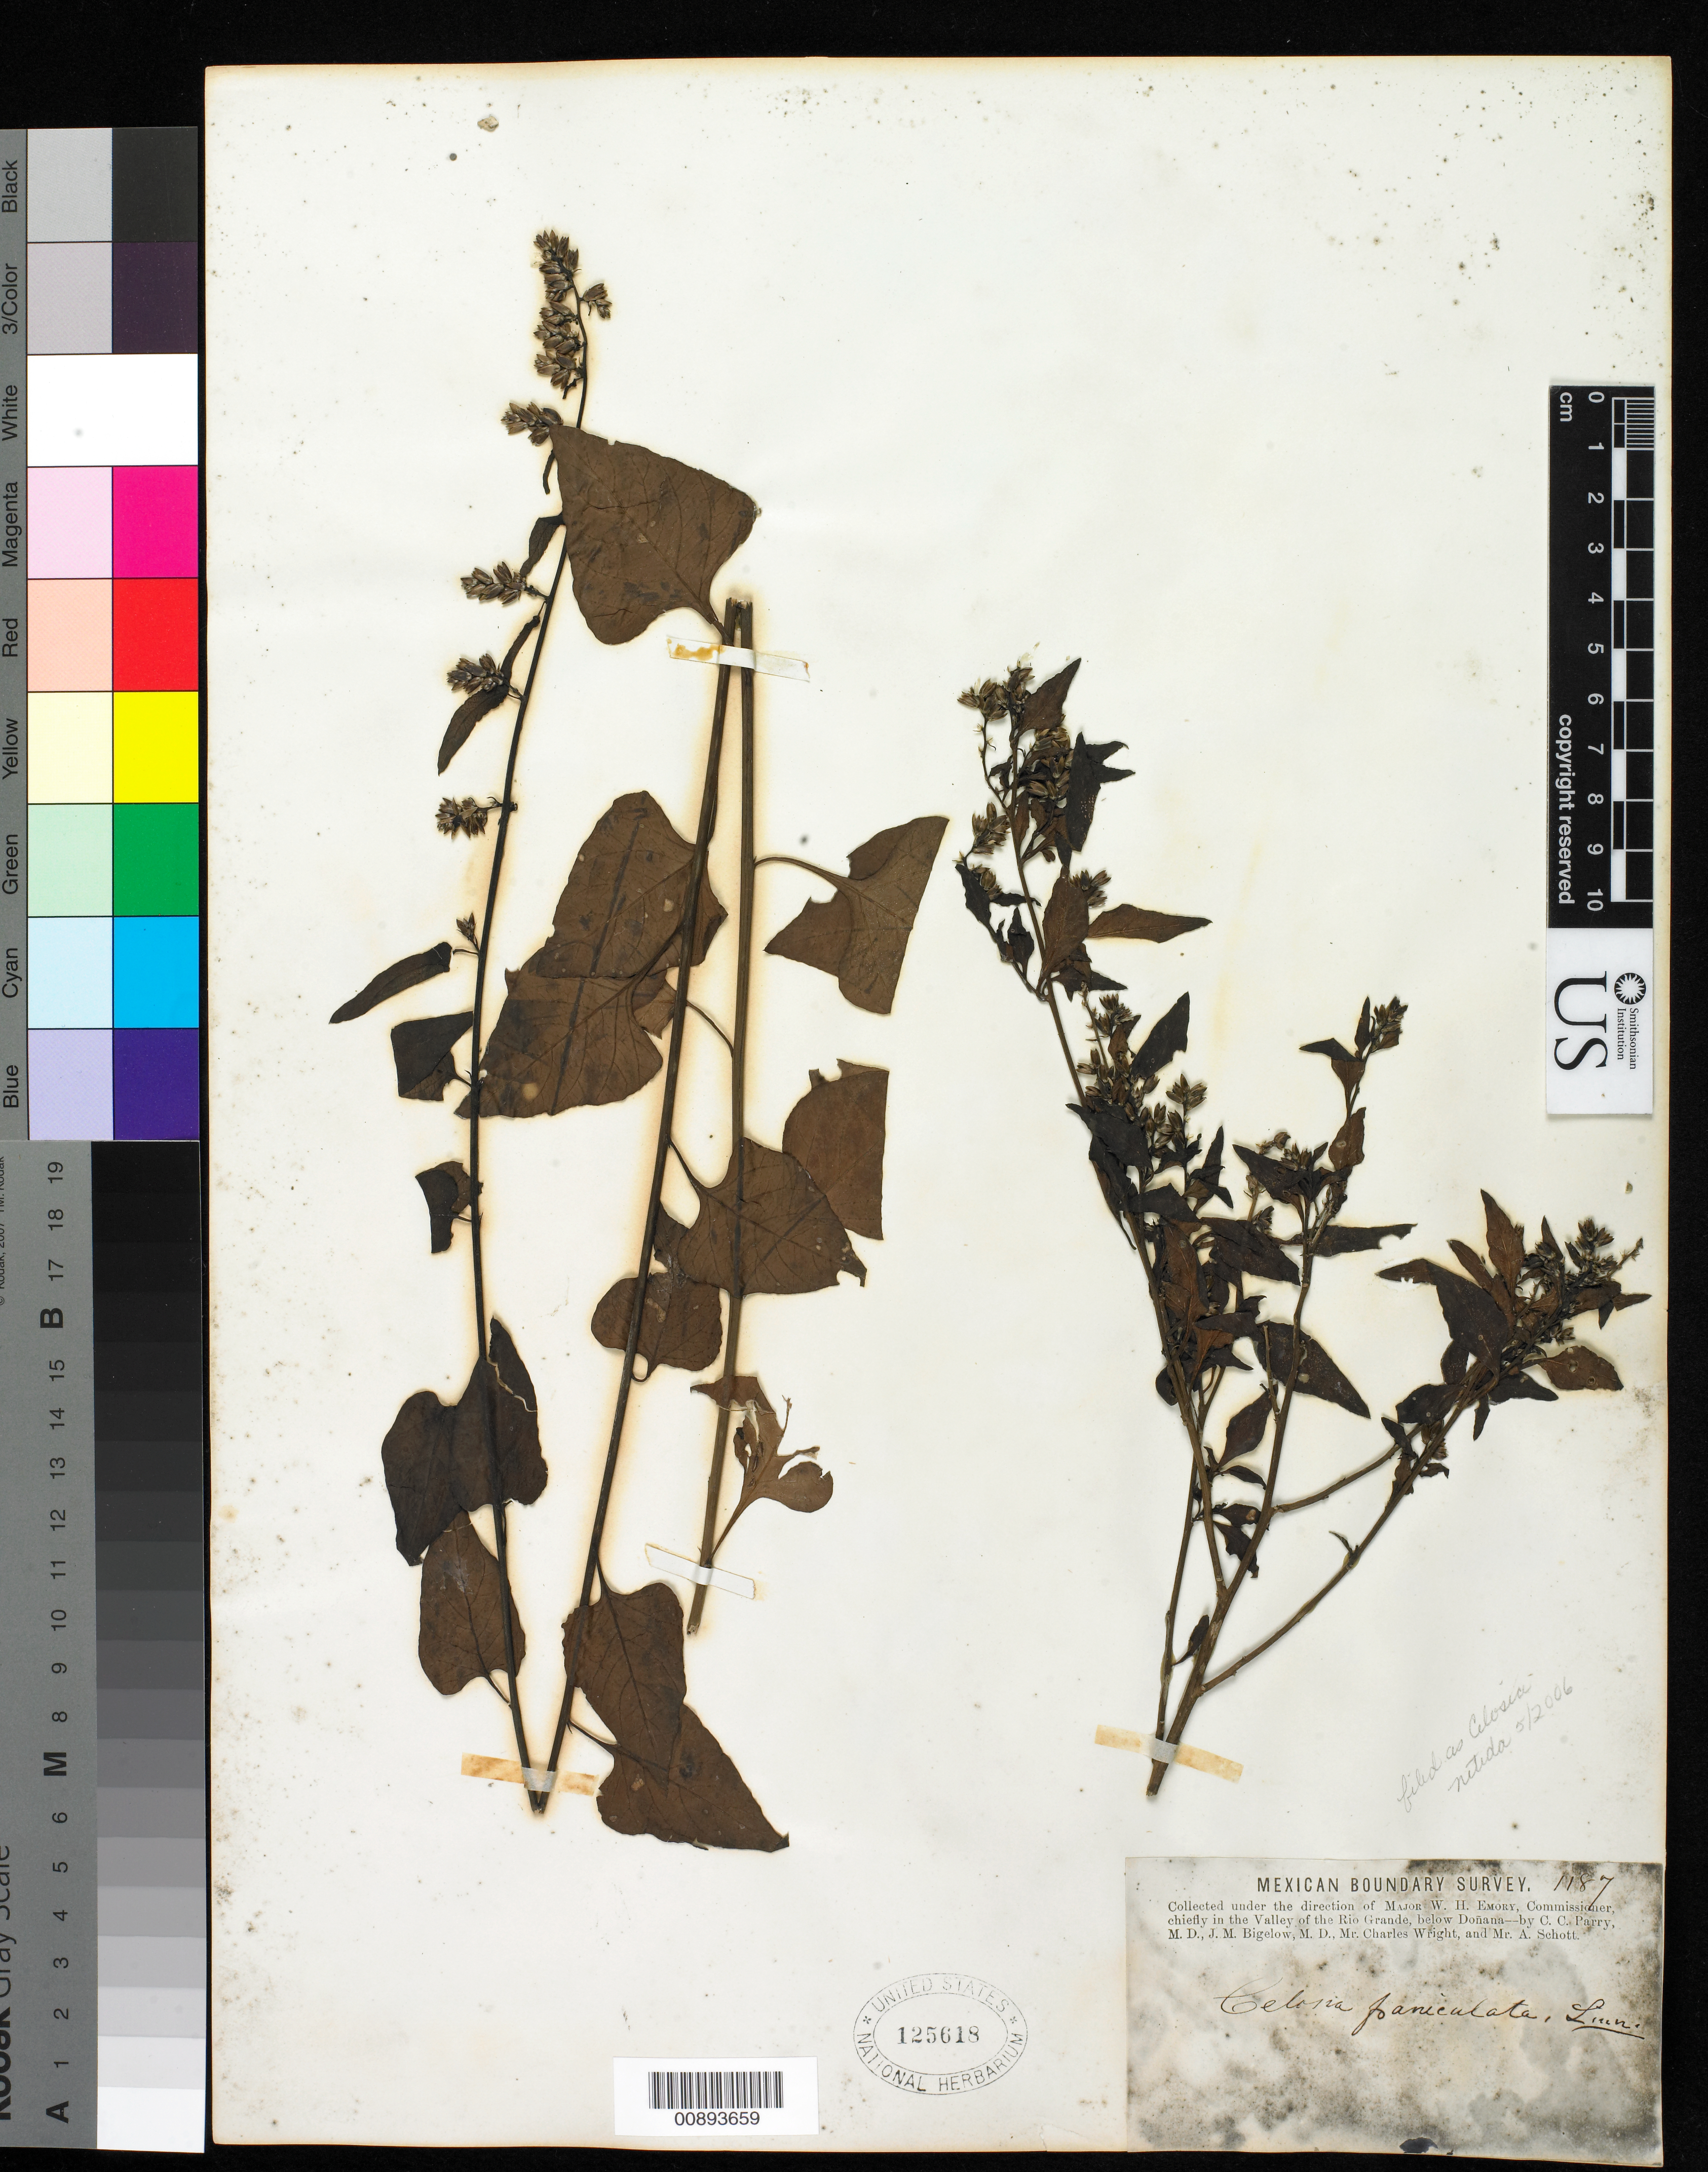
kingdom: Plantae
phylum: Tracheophyta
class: Magnoliopsida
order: Caryophyllales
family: Amaranthaceae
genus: Celosia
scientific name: Celosia nitida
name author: Vahl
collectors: C. C. Parry, J. M. Bigelow, C. Wright & A. C. V. Schott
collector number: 1187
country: United States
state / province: New Mexico / Texas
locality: Valley of the Rio Grande, below Doñana.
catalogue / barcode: US 125618